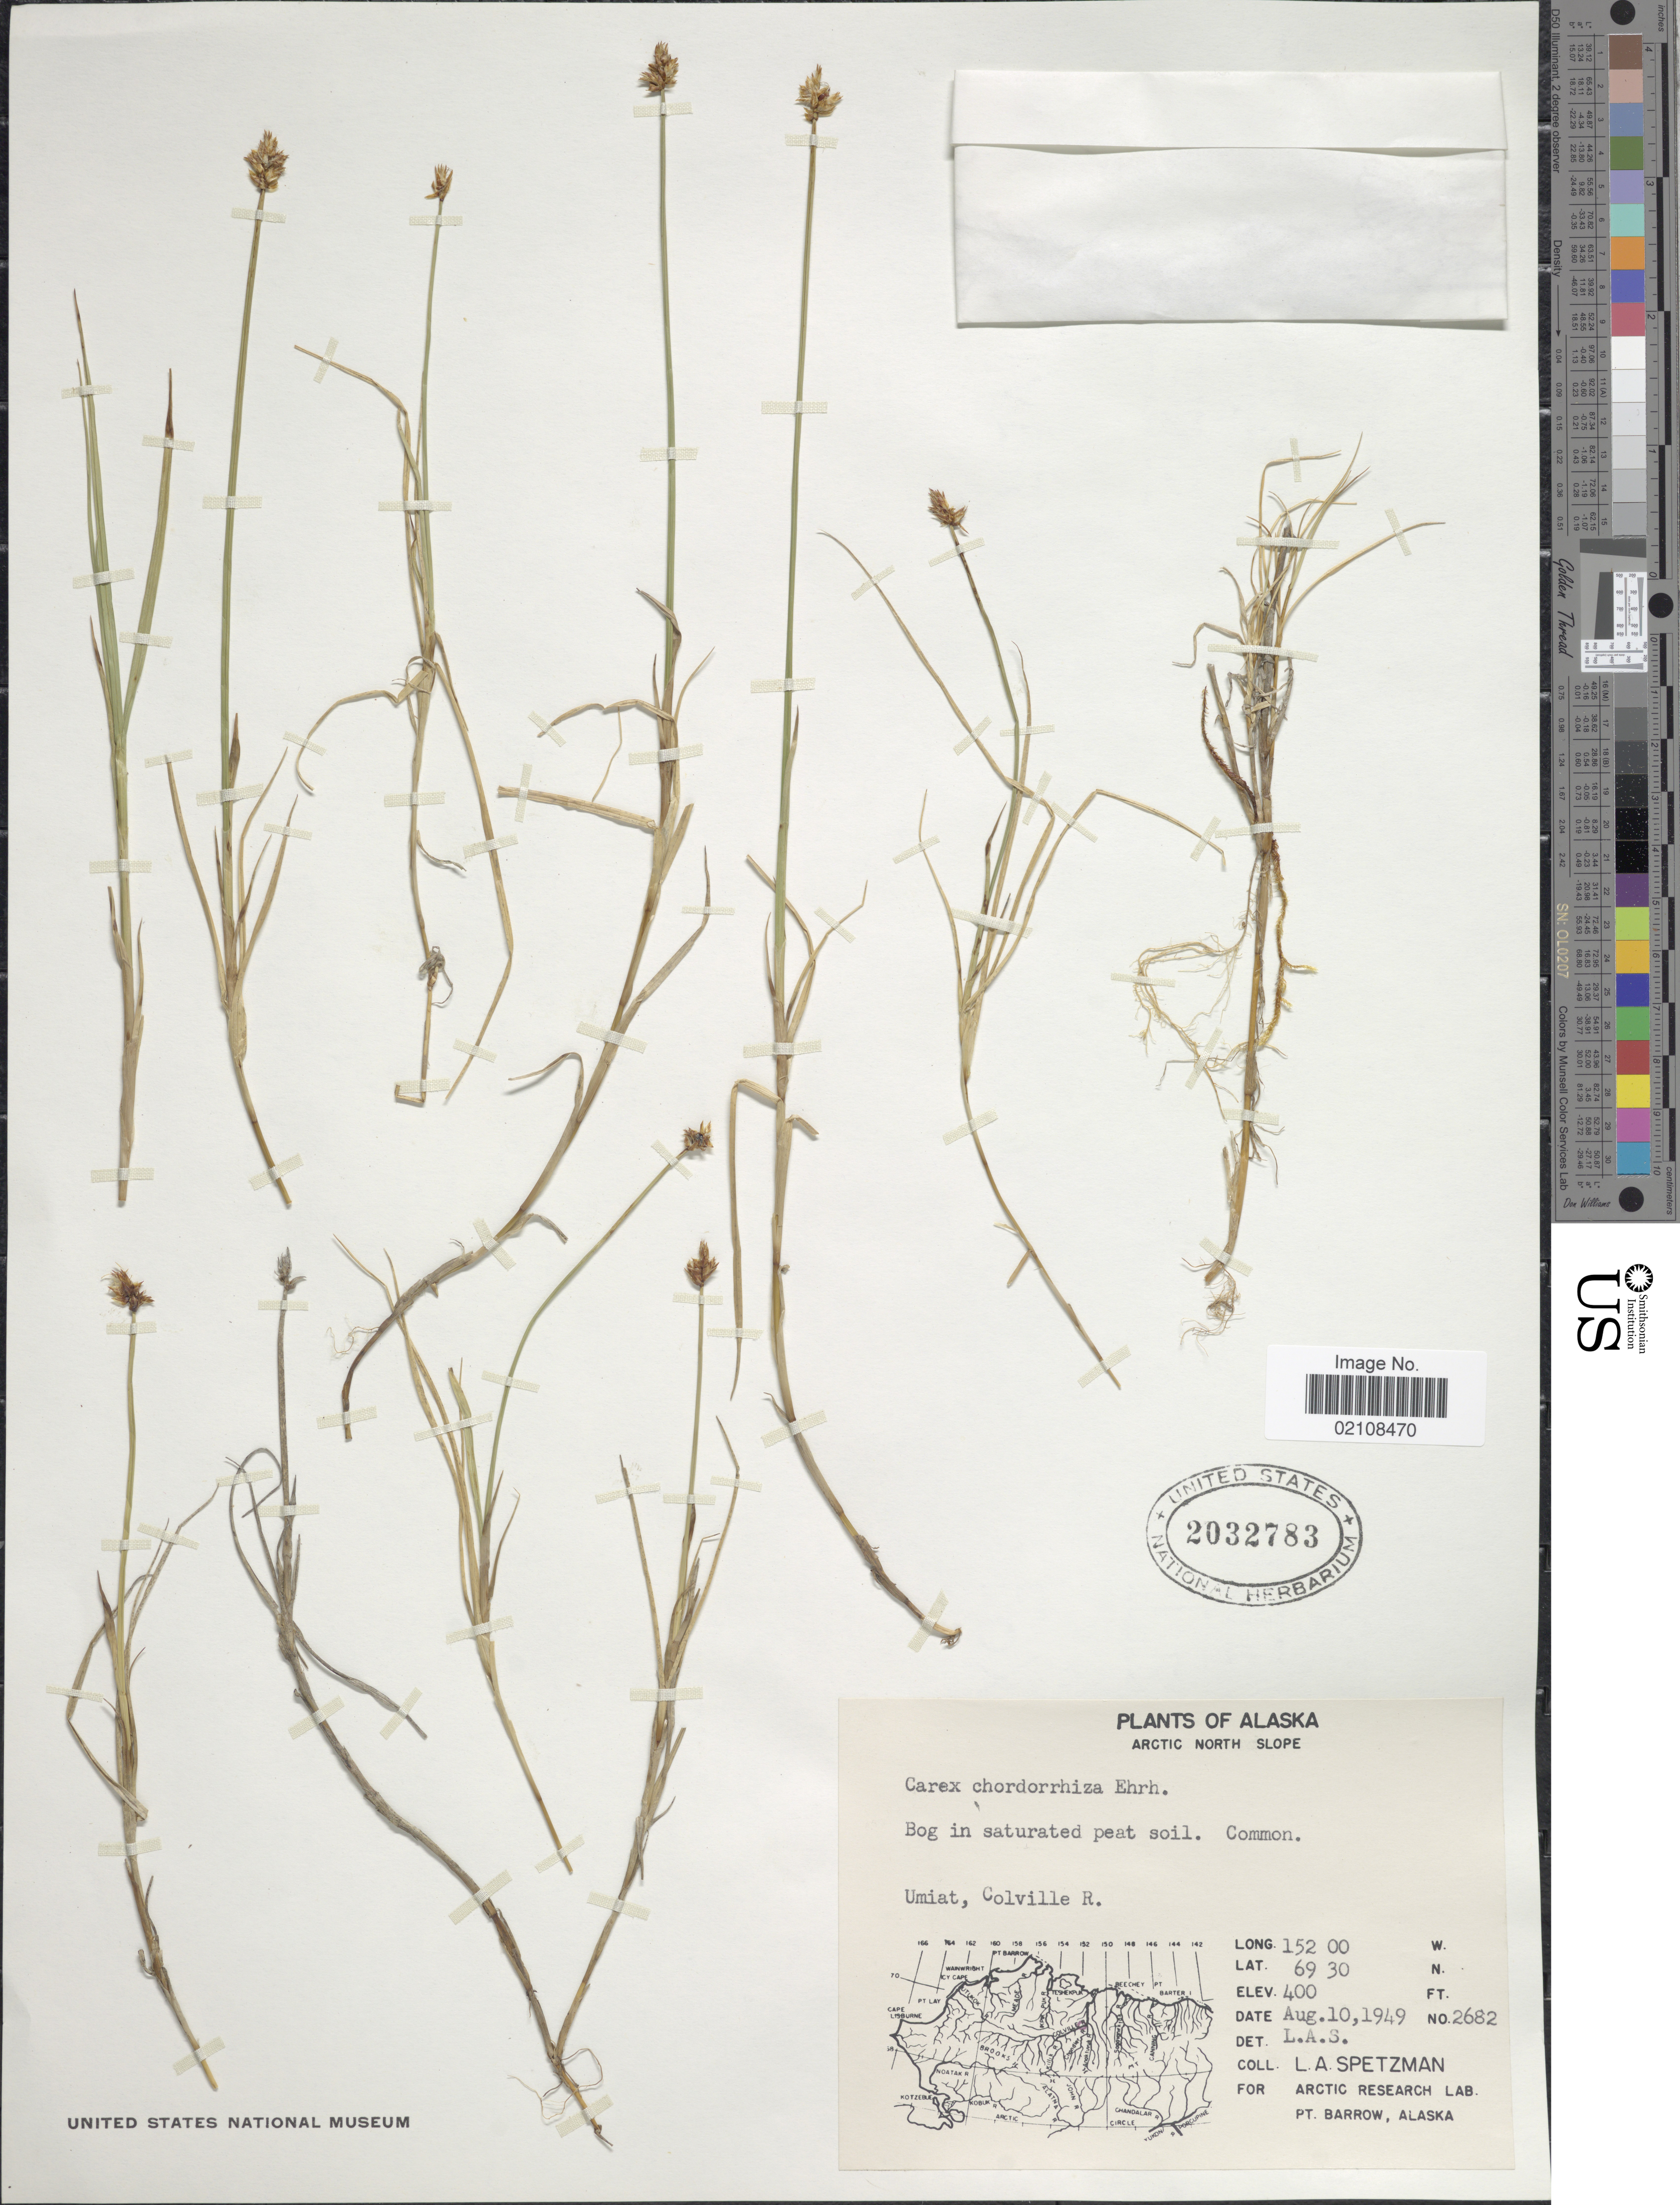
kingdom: Plantae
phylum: Tracheophyta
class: Liliopsida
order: Poales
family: Cyperaceae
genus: Carex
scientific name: Carex chordorrhiza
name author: L. f.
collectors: L. Spetzman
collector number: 2682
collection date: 1949-08-10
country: United States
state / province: Alaska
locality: Arctic North Slope. Bog in satueated peat soil. Umiat, Colville R.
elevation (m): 122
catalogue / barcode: US 2032783